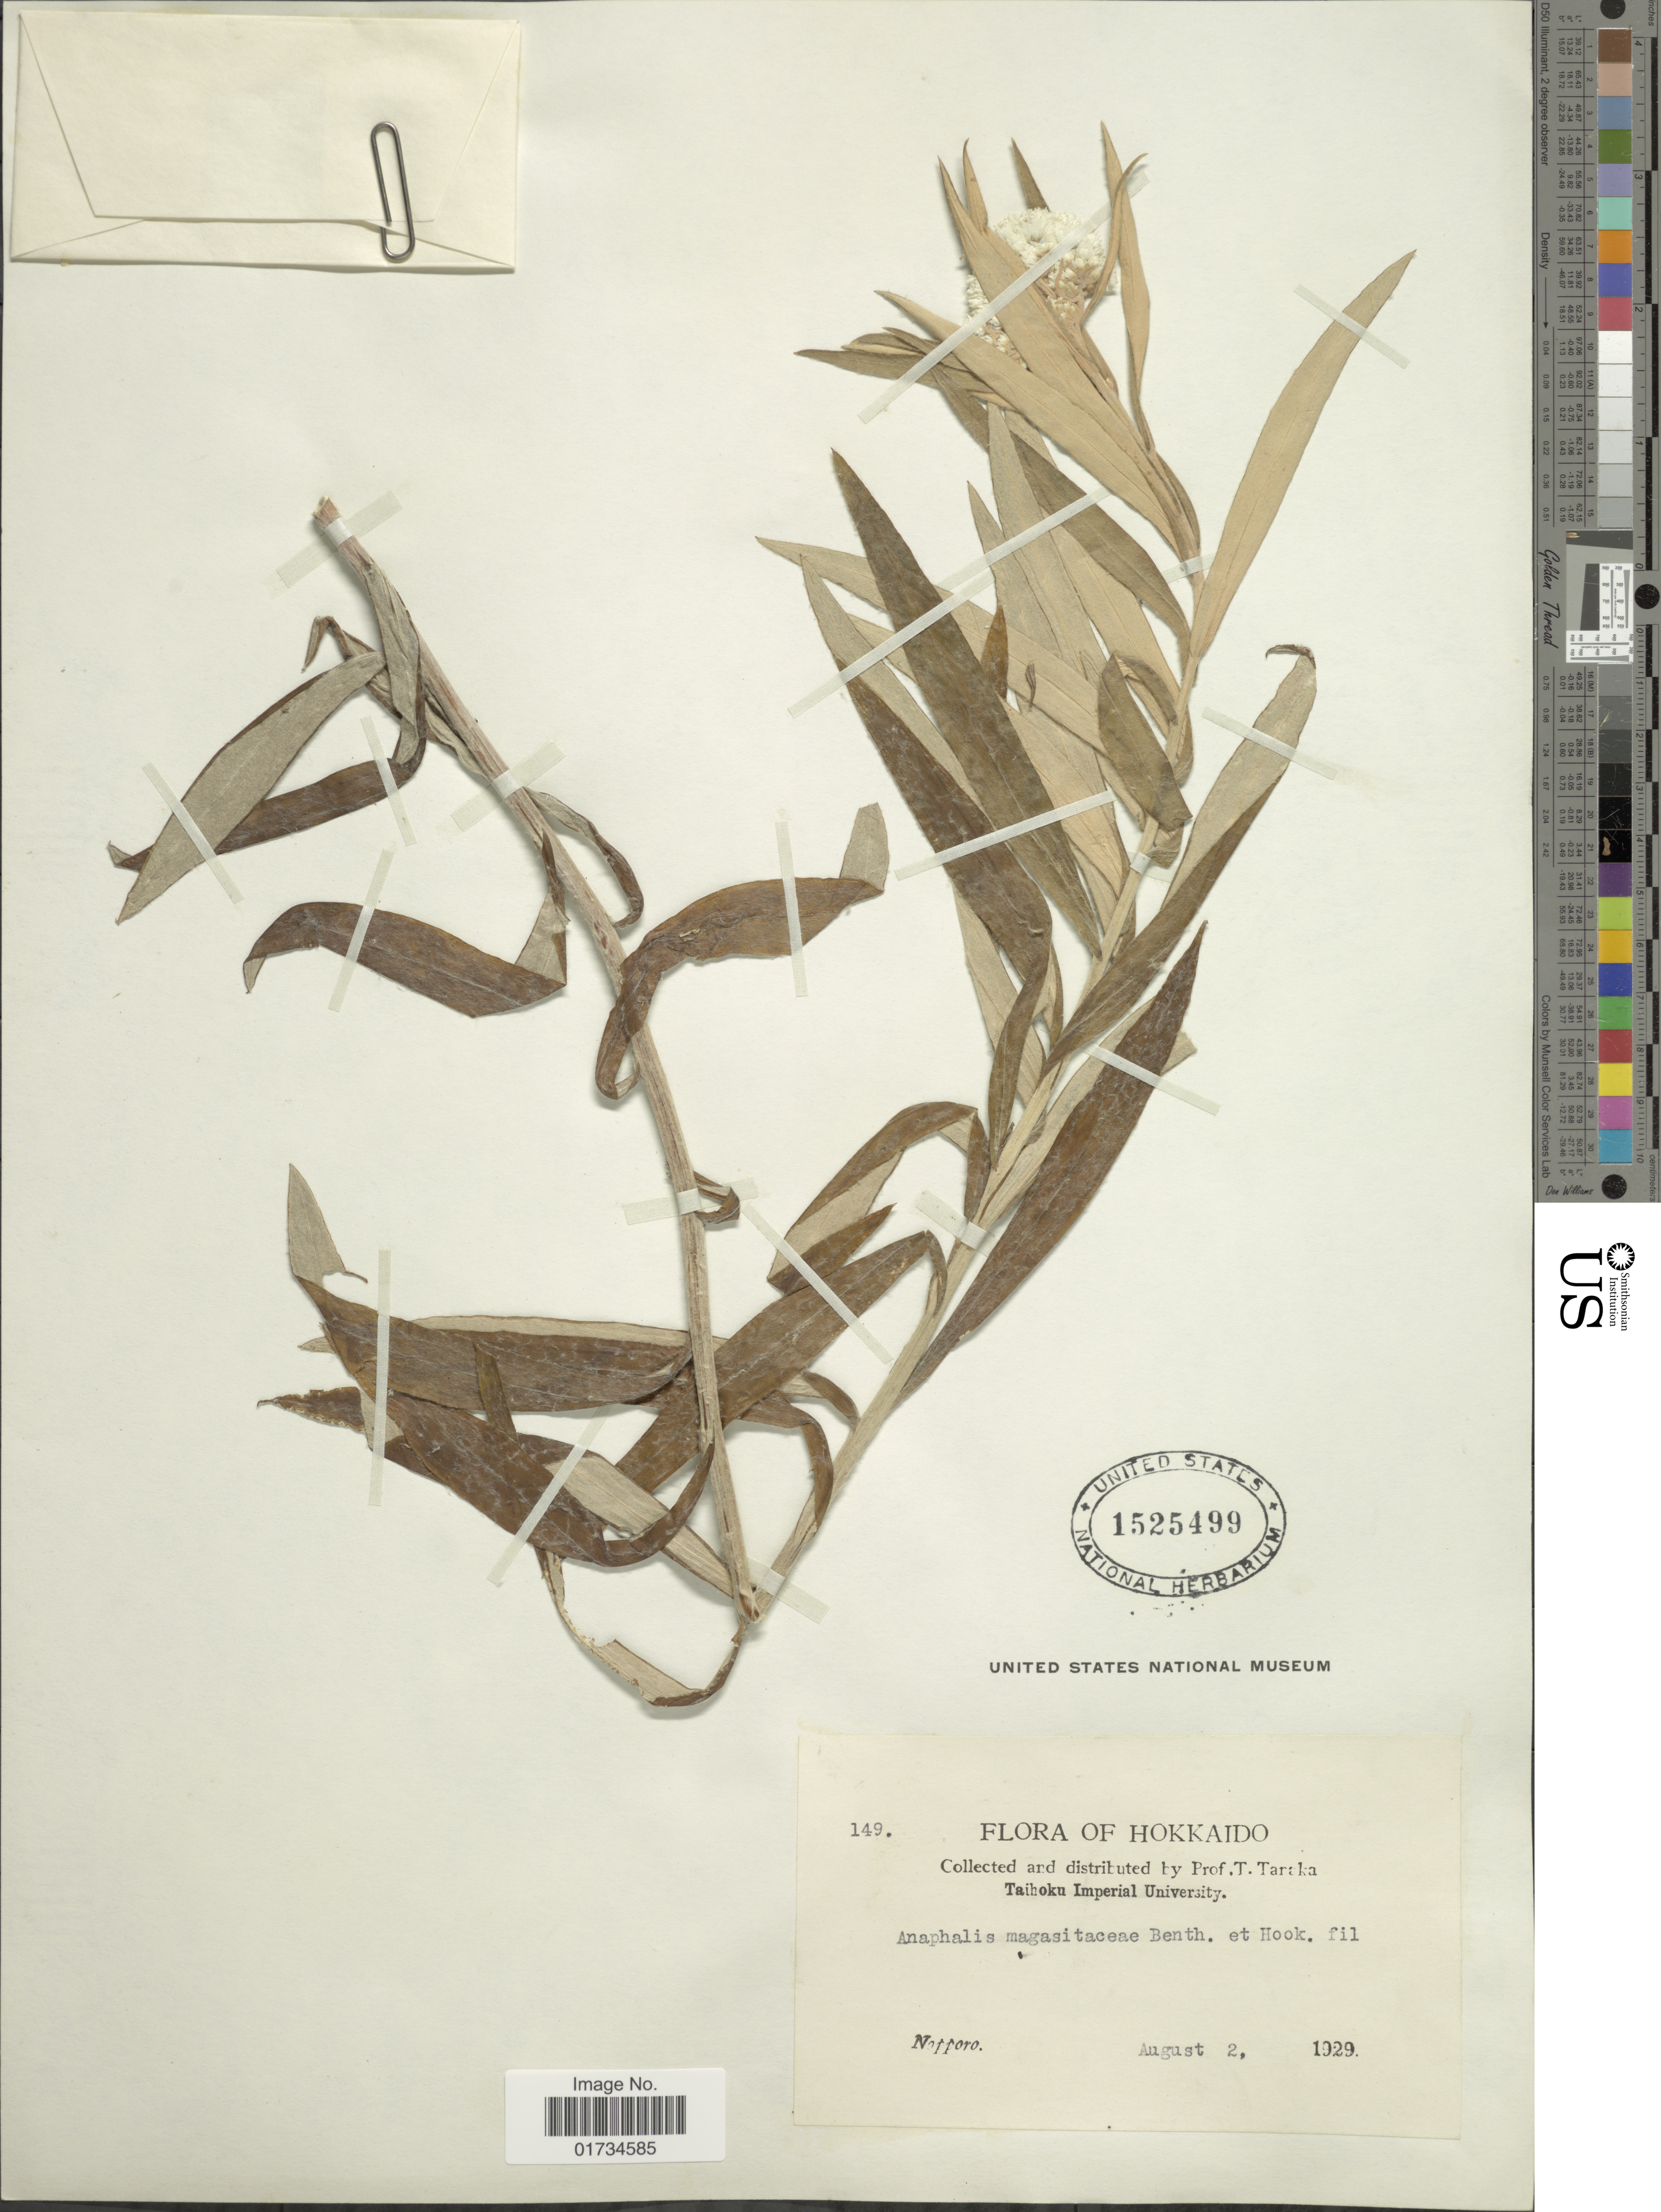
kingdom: Plantae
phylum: Tracheophyta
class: Magnoliopsida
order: Asterales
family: Asteraceae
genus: Anaphalis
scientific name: Anaphalis margaritacea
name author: (L.) Benth. & Hook. f.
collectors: T. Tanaka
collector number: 149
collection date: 1929-08-02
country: Japan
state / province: Hokkaidō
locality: Hokkaidō. Nopporo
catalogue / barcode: US 1525499